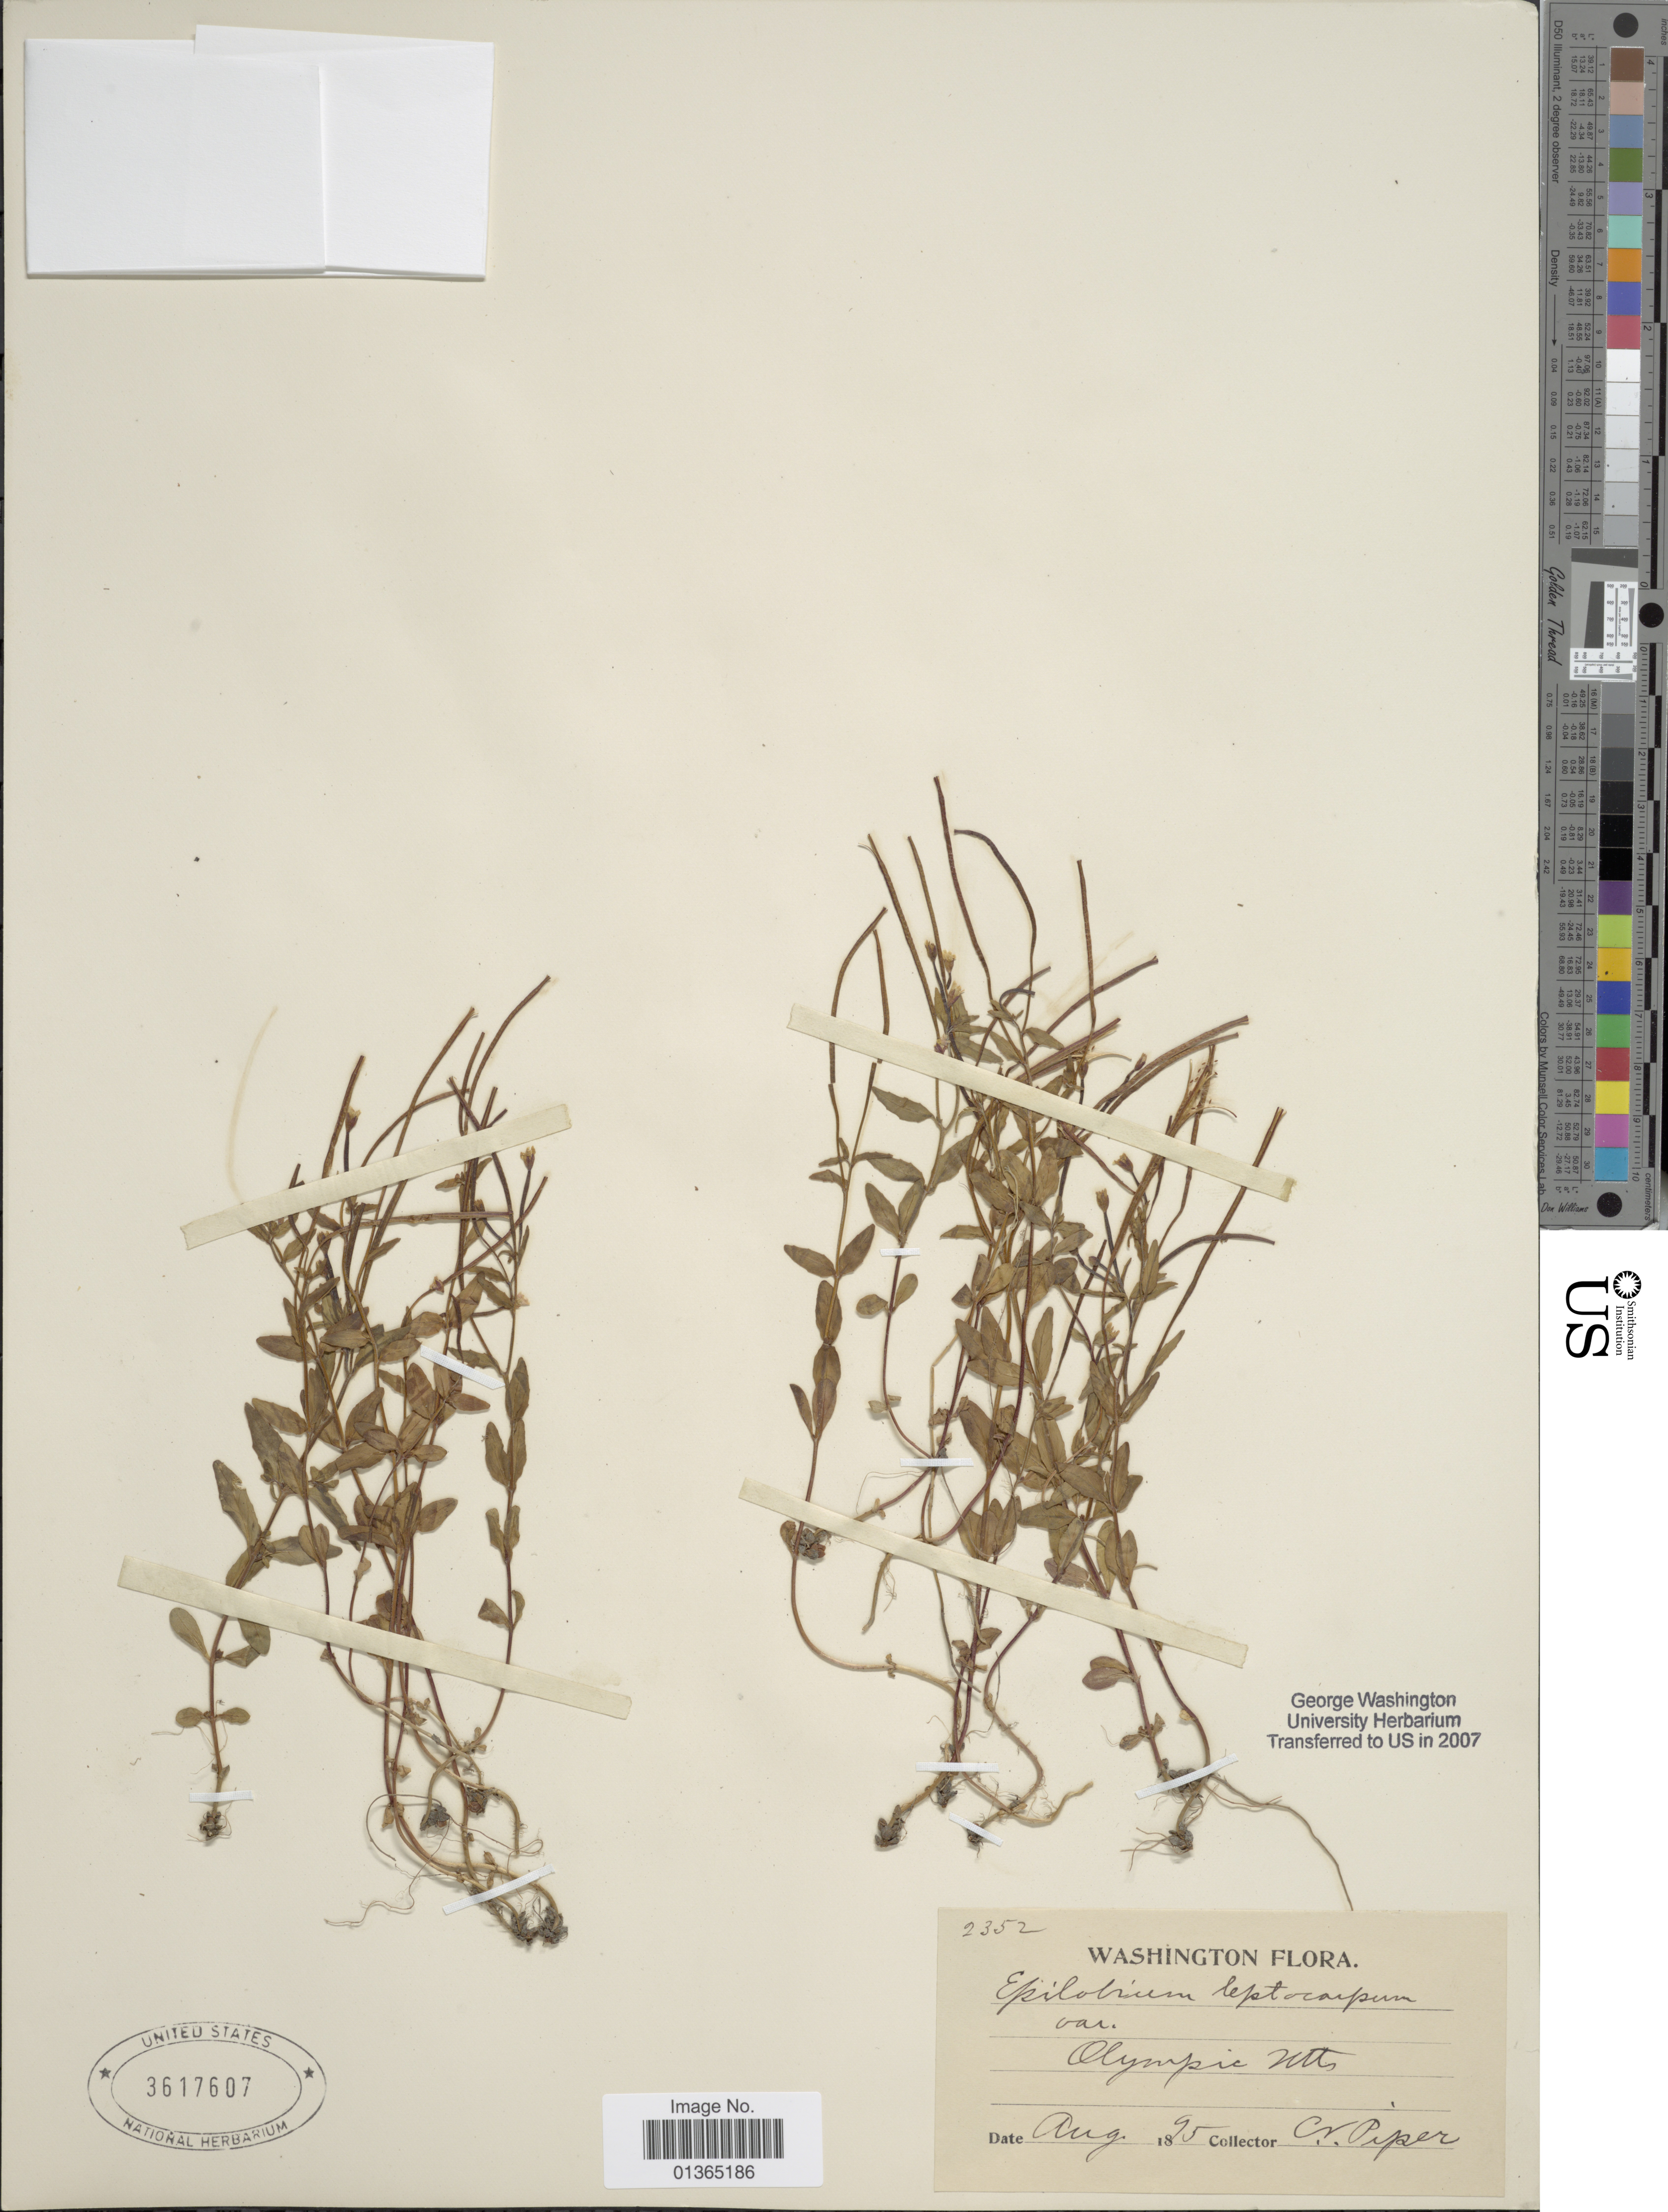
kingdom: Plantae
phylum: Tracheophyta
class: Magnoliopsida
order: Myrtales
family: Onagraceae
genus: Epilobium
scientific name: Epilobium leptocarpum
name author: Hausskn.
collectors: C. V. Piper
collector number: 2352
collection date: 1895-08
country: United States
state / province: Washington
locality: Olympic Mts.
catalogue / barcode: US 3617607